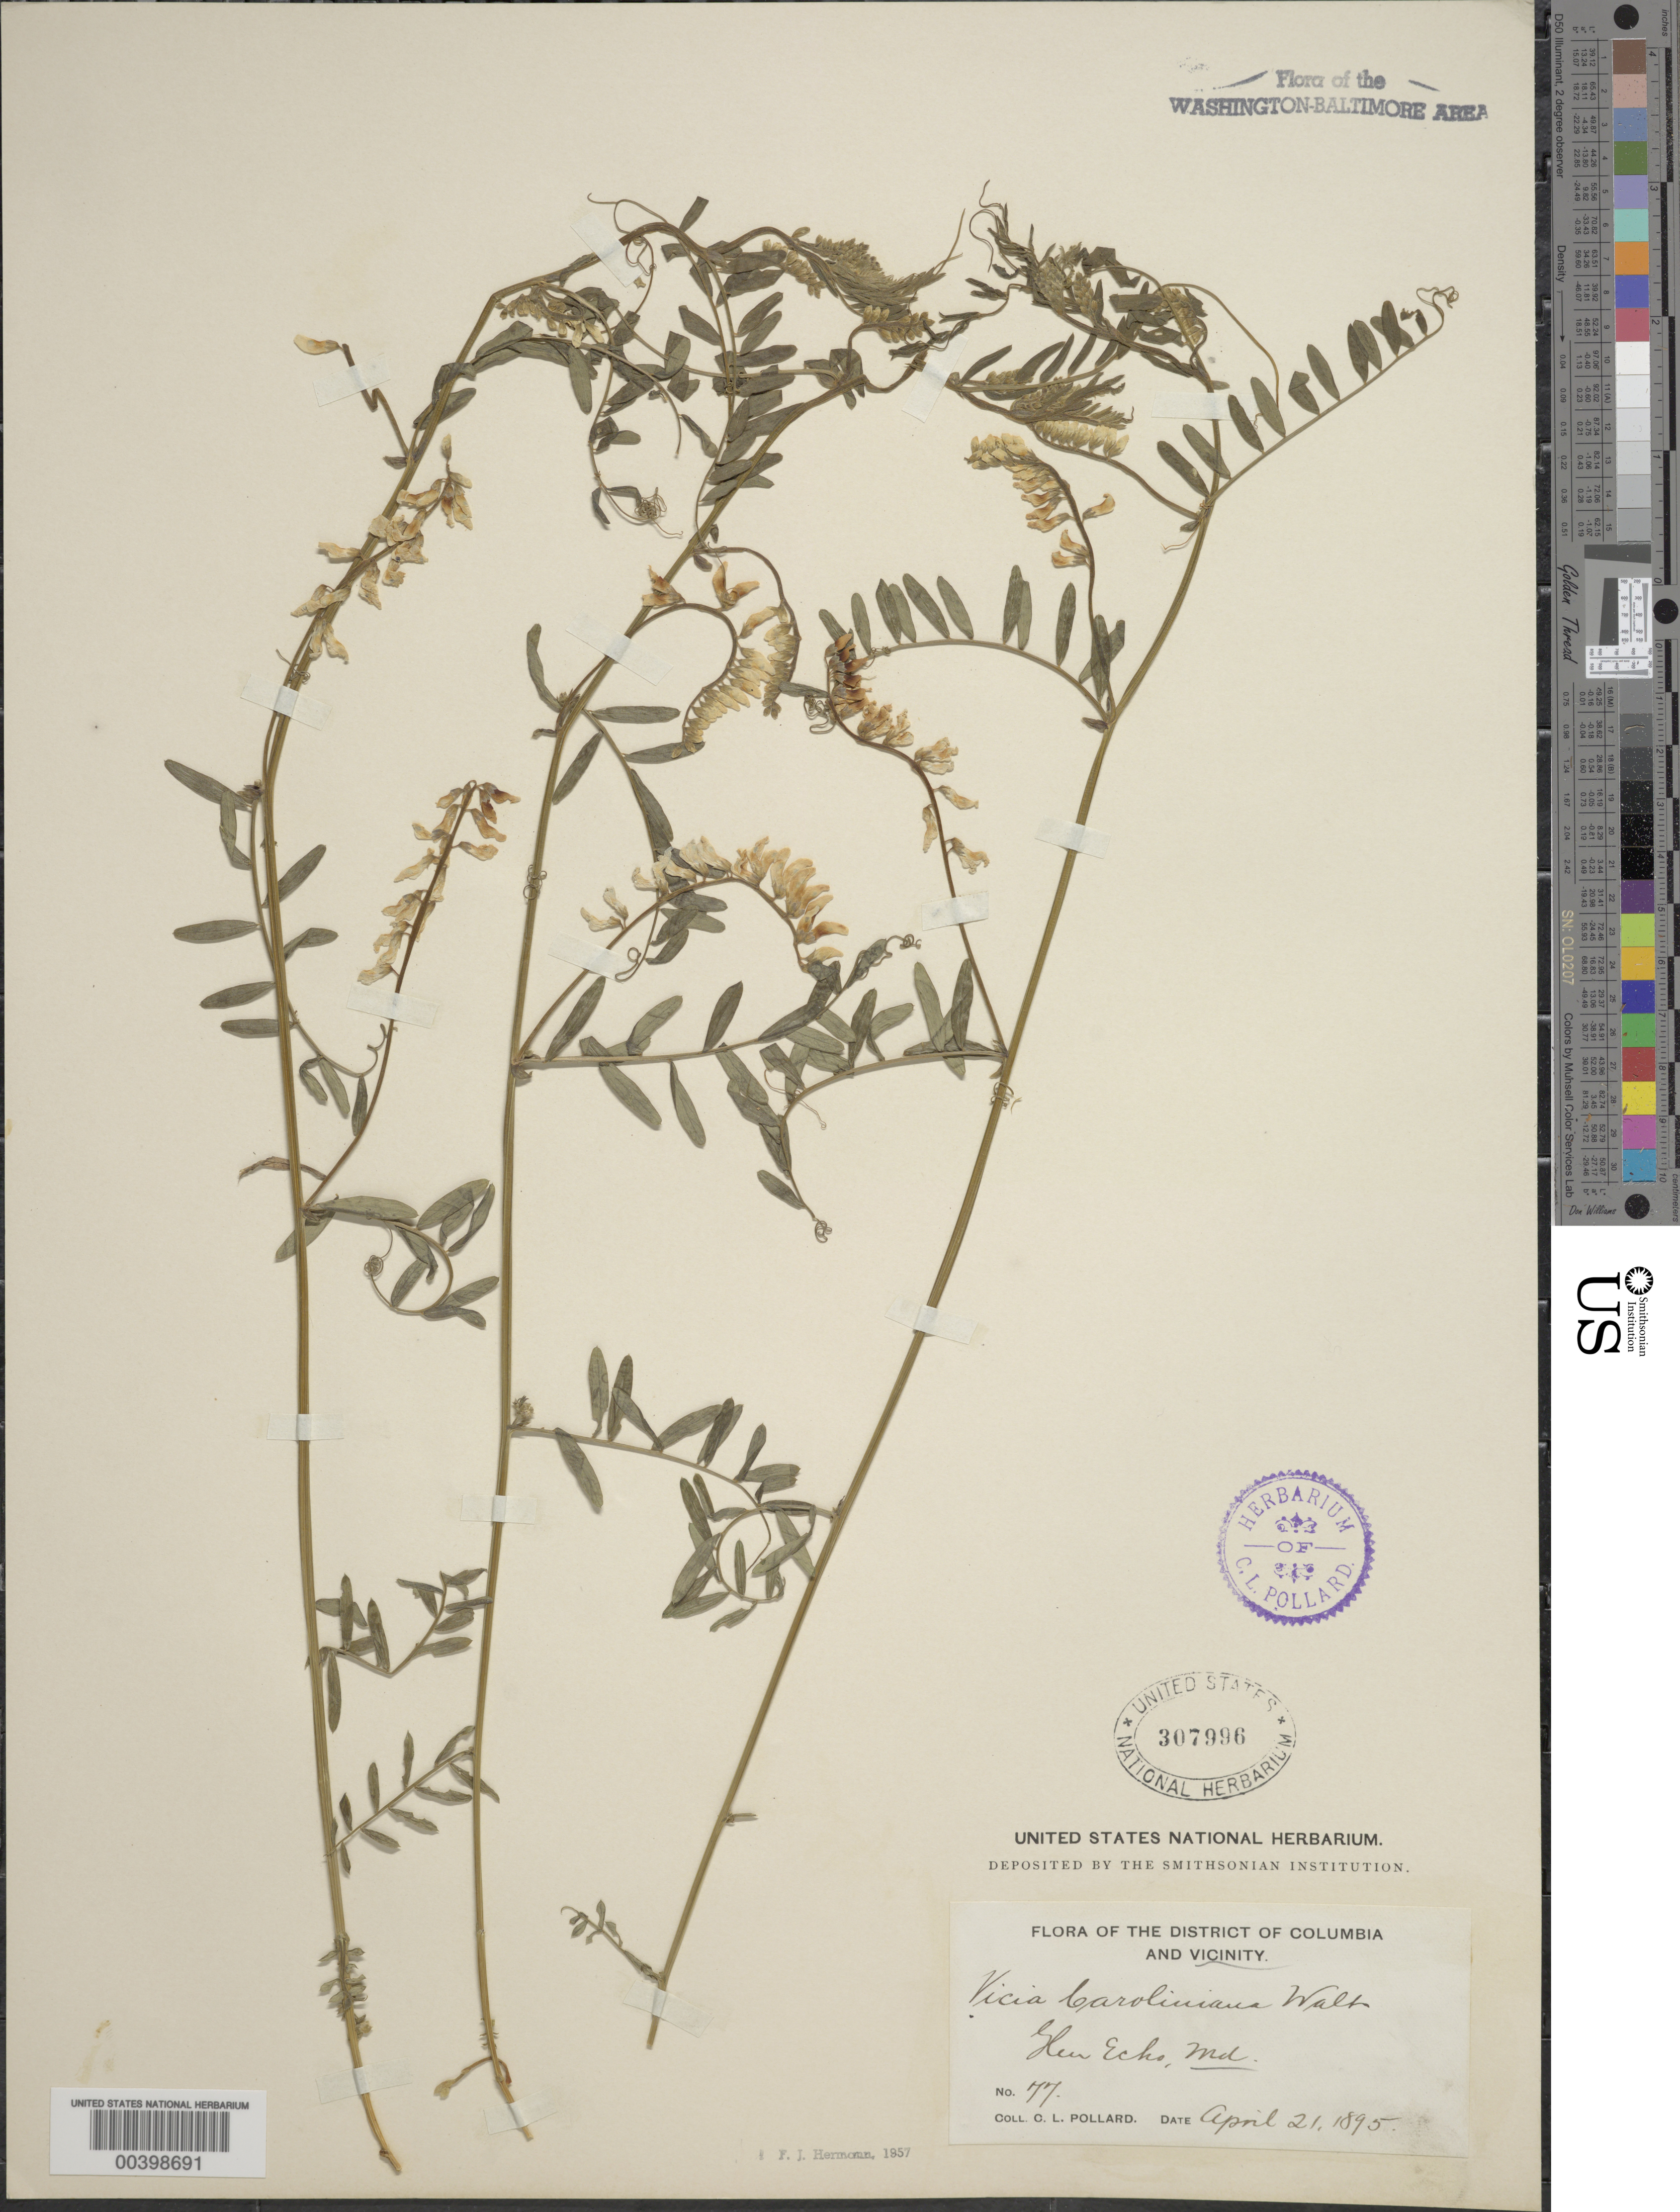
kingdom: Plantae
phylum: Tracheophyta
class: Magnoliopsida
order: Fabales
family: Fabaceae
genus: Vicia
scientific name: Vicia caroliniana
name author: Walter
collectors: C. L. Pollard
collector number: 77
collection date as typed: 21 Apr 1895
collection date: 1895-04-21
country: United States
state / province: Maryland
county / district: Montgomery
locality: Glen Echo C. & O. Canal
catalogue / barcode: US 307996